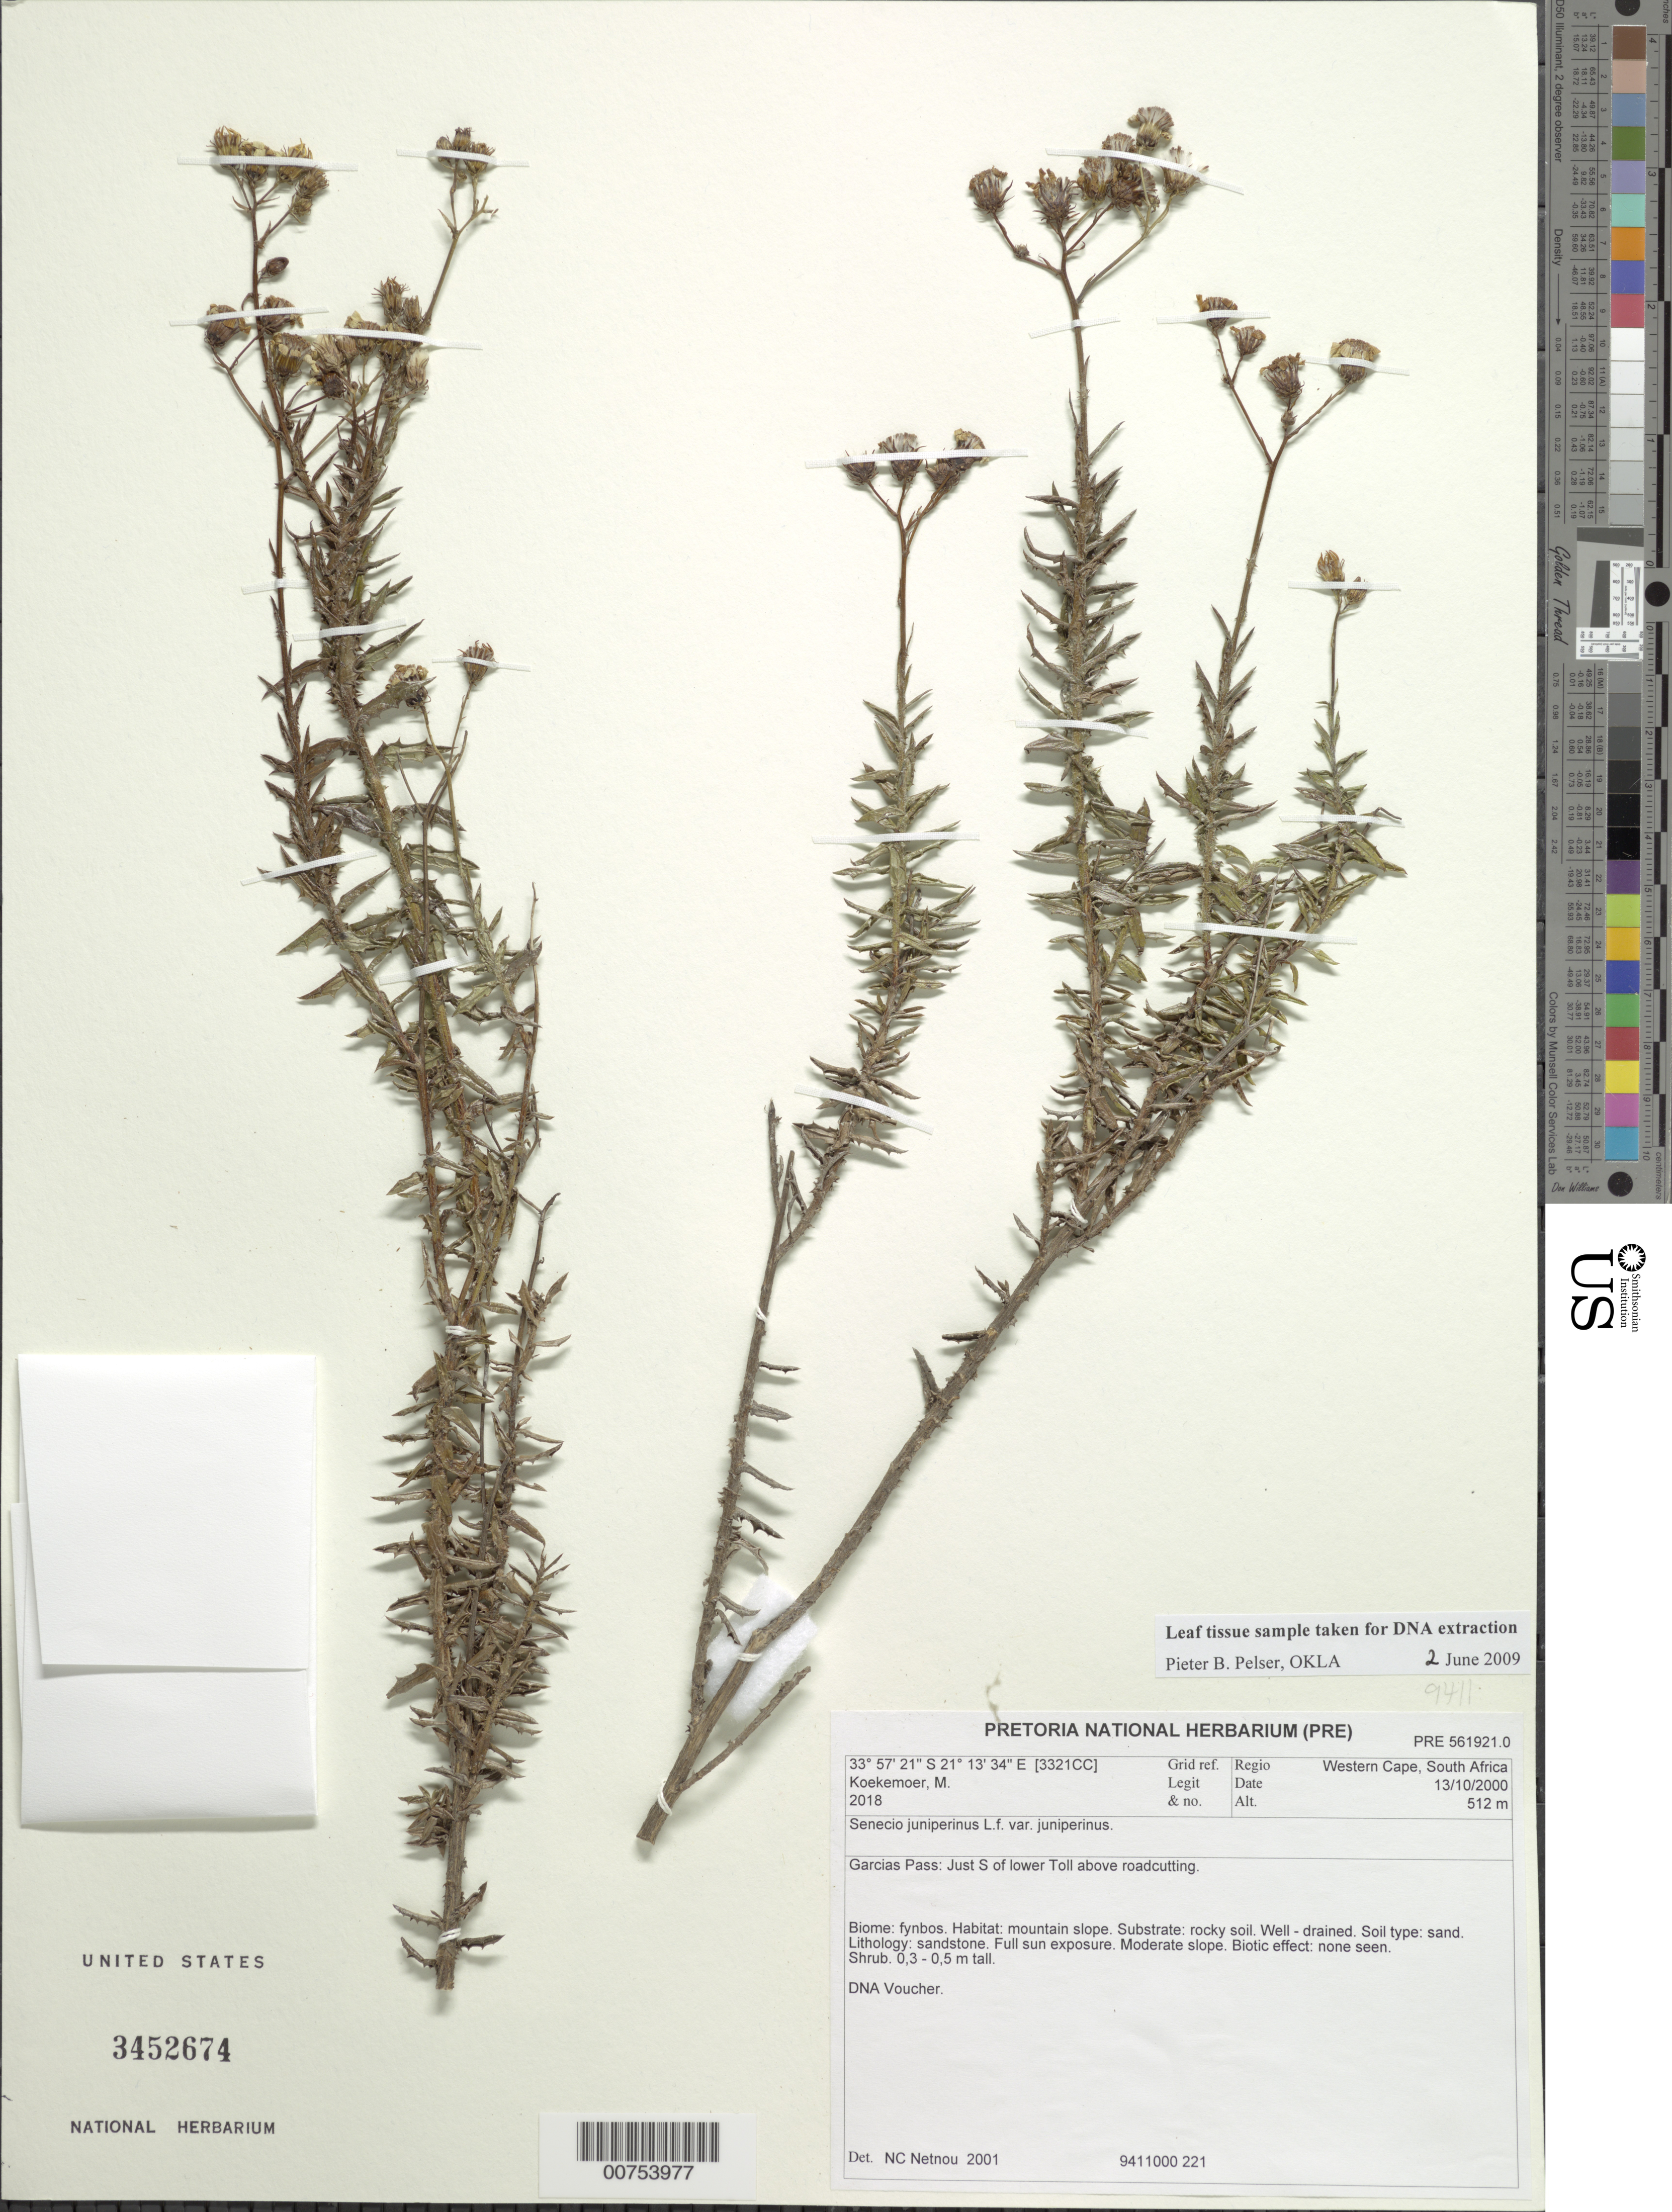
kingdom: Plantae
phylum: Tracheophyta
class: Magnoliopsida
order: Asterales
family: Asteraceae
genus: Senecio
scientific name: Senecio juniperinus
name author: L. f.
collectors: M. Koekemoer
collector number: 2018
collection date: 2000-10-13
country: South Africa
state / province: Western Cape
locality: Garcias Pass, just S of lower Toll above roadcutting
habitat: Fynbos; mountain slope, rocky soil, well-drained, sand, sandstone, full sun, moderate slope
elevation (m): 512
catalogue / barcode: US 3452674